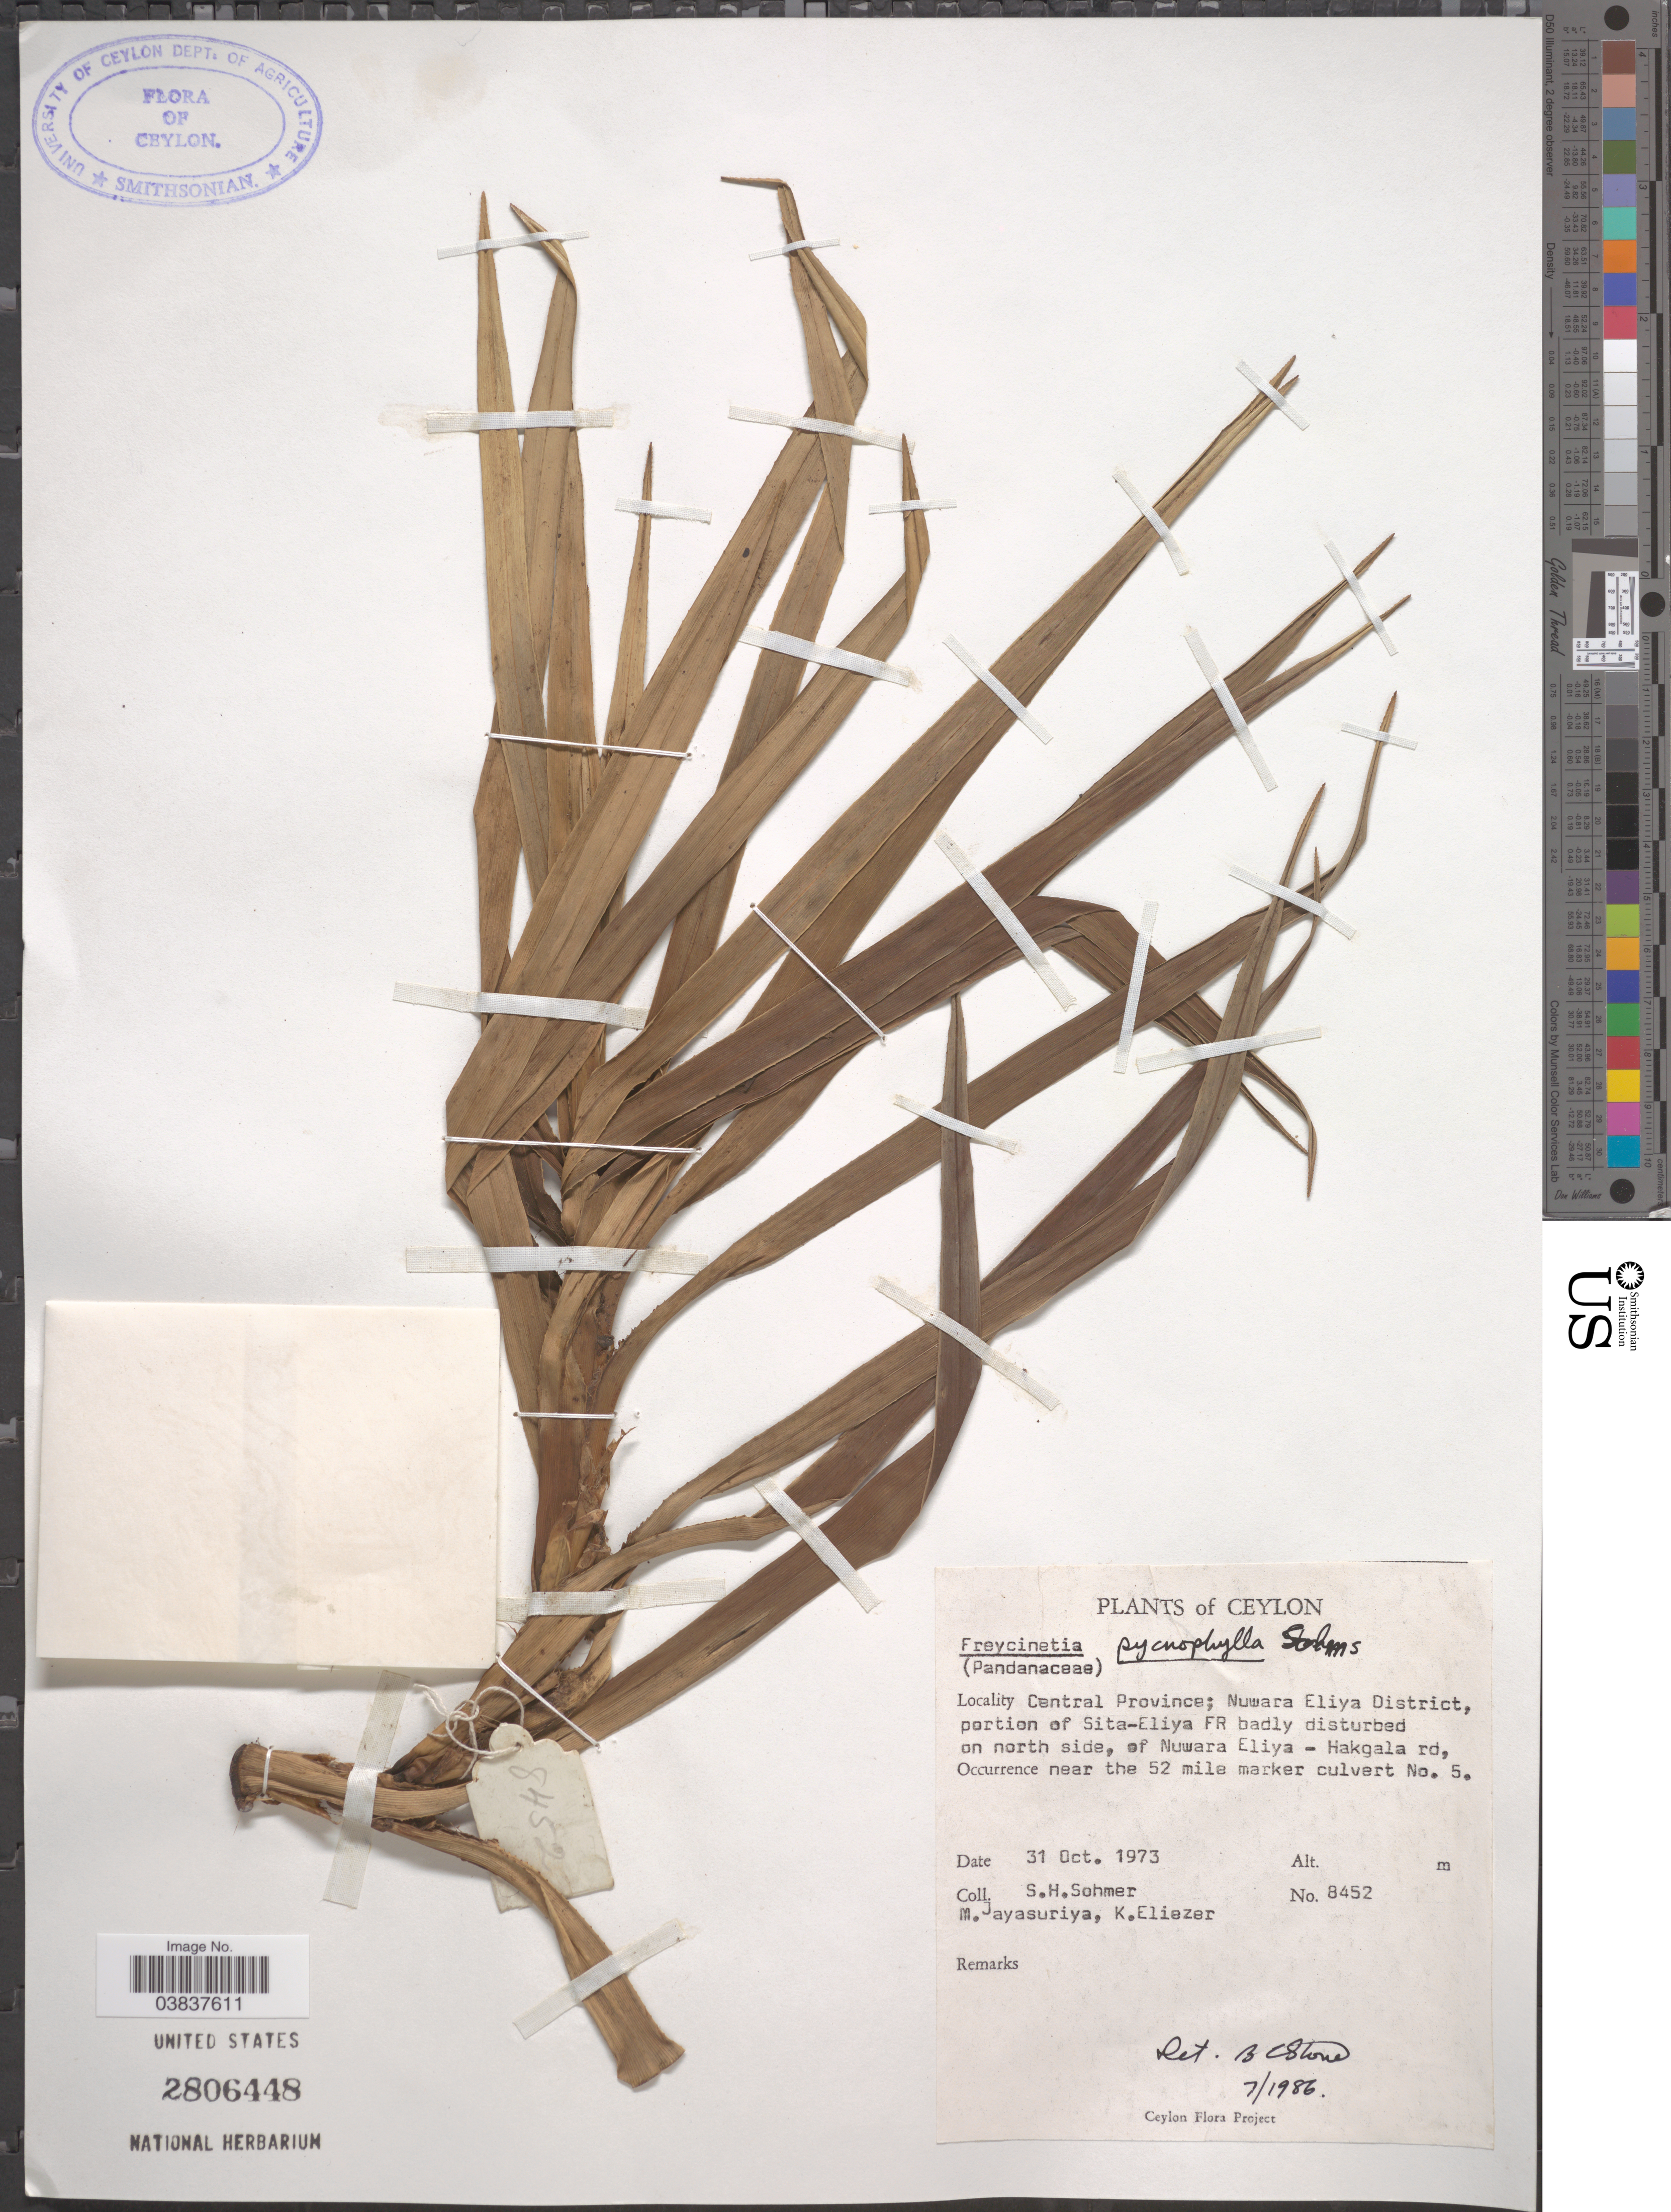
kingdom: Plantae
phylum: Tracheophyta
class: Liliopsida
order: Pandanales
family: Pandanaceae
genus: Freycinetia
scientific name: Freycinetia pycnocephala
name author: Solms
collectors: S. H. Sohmer, M. Jayasuriya & K. Eliezer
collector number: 8452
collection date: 1973-10-31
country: Sri Lanka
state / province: Central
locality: Nuwara Eliya District, portion of Sita-Eliya FR badly disturbed on north side, of Nuwara Eliya - Hakgala rd, near the 52 mile marker culvert No. 5.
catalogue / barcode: US 2806448